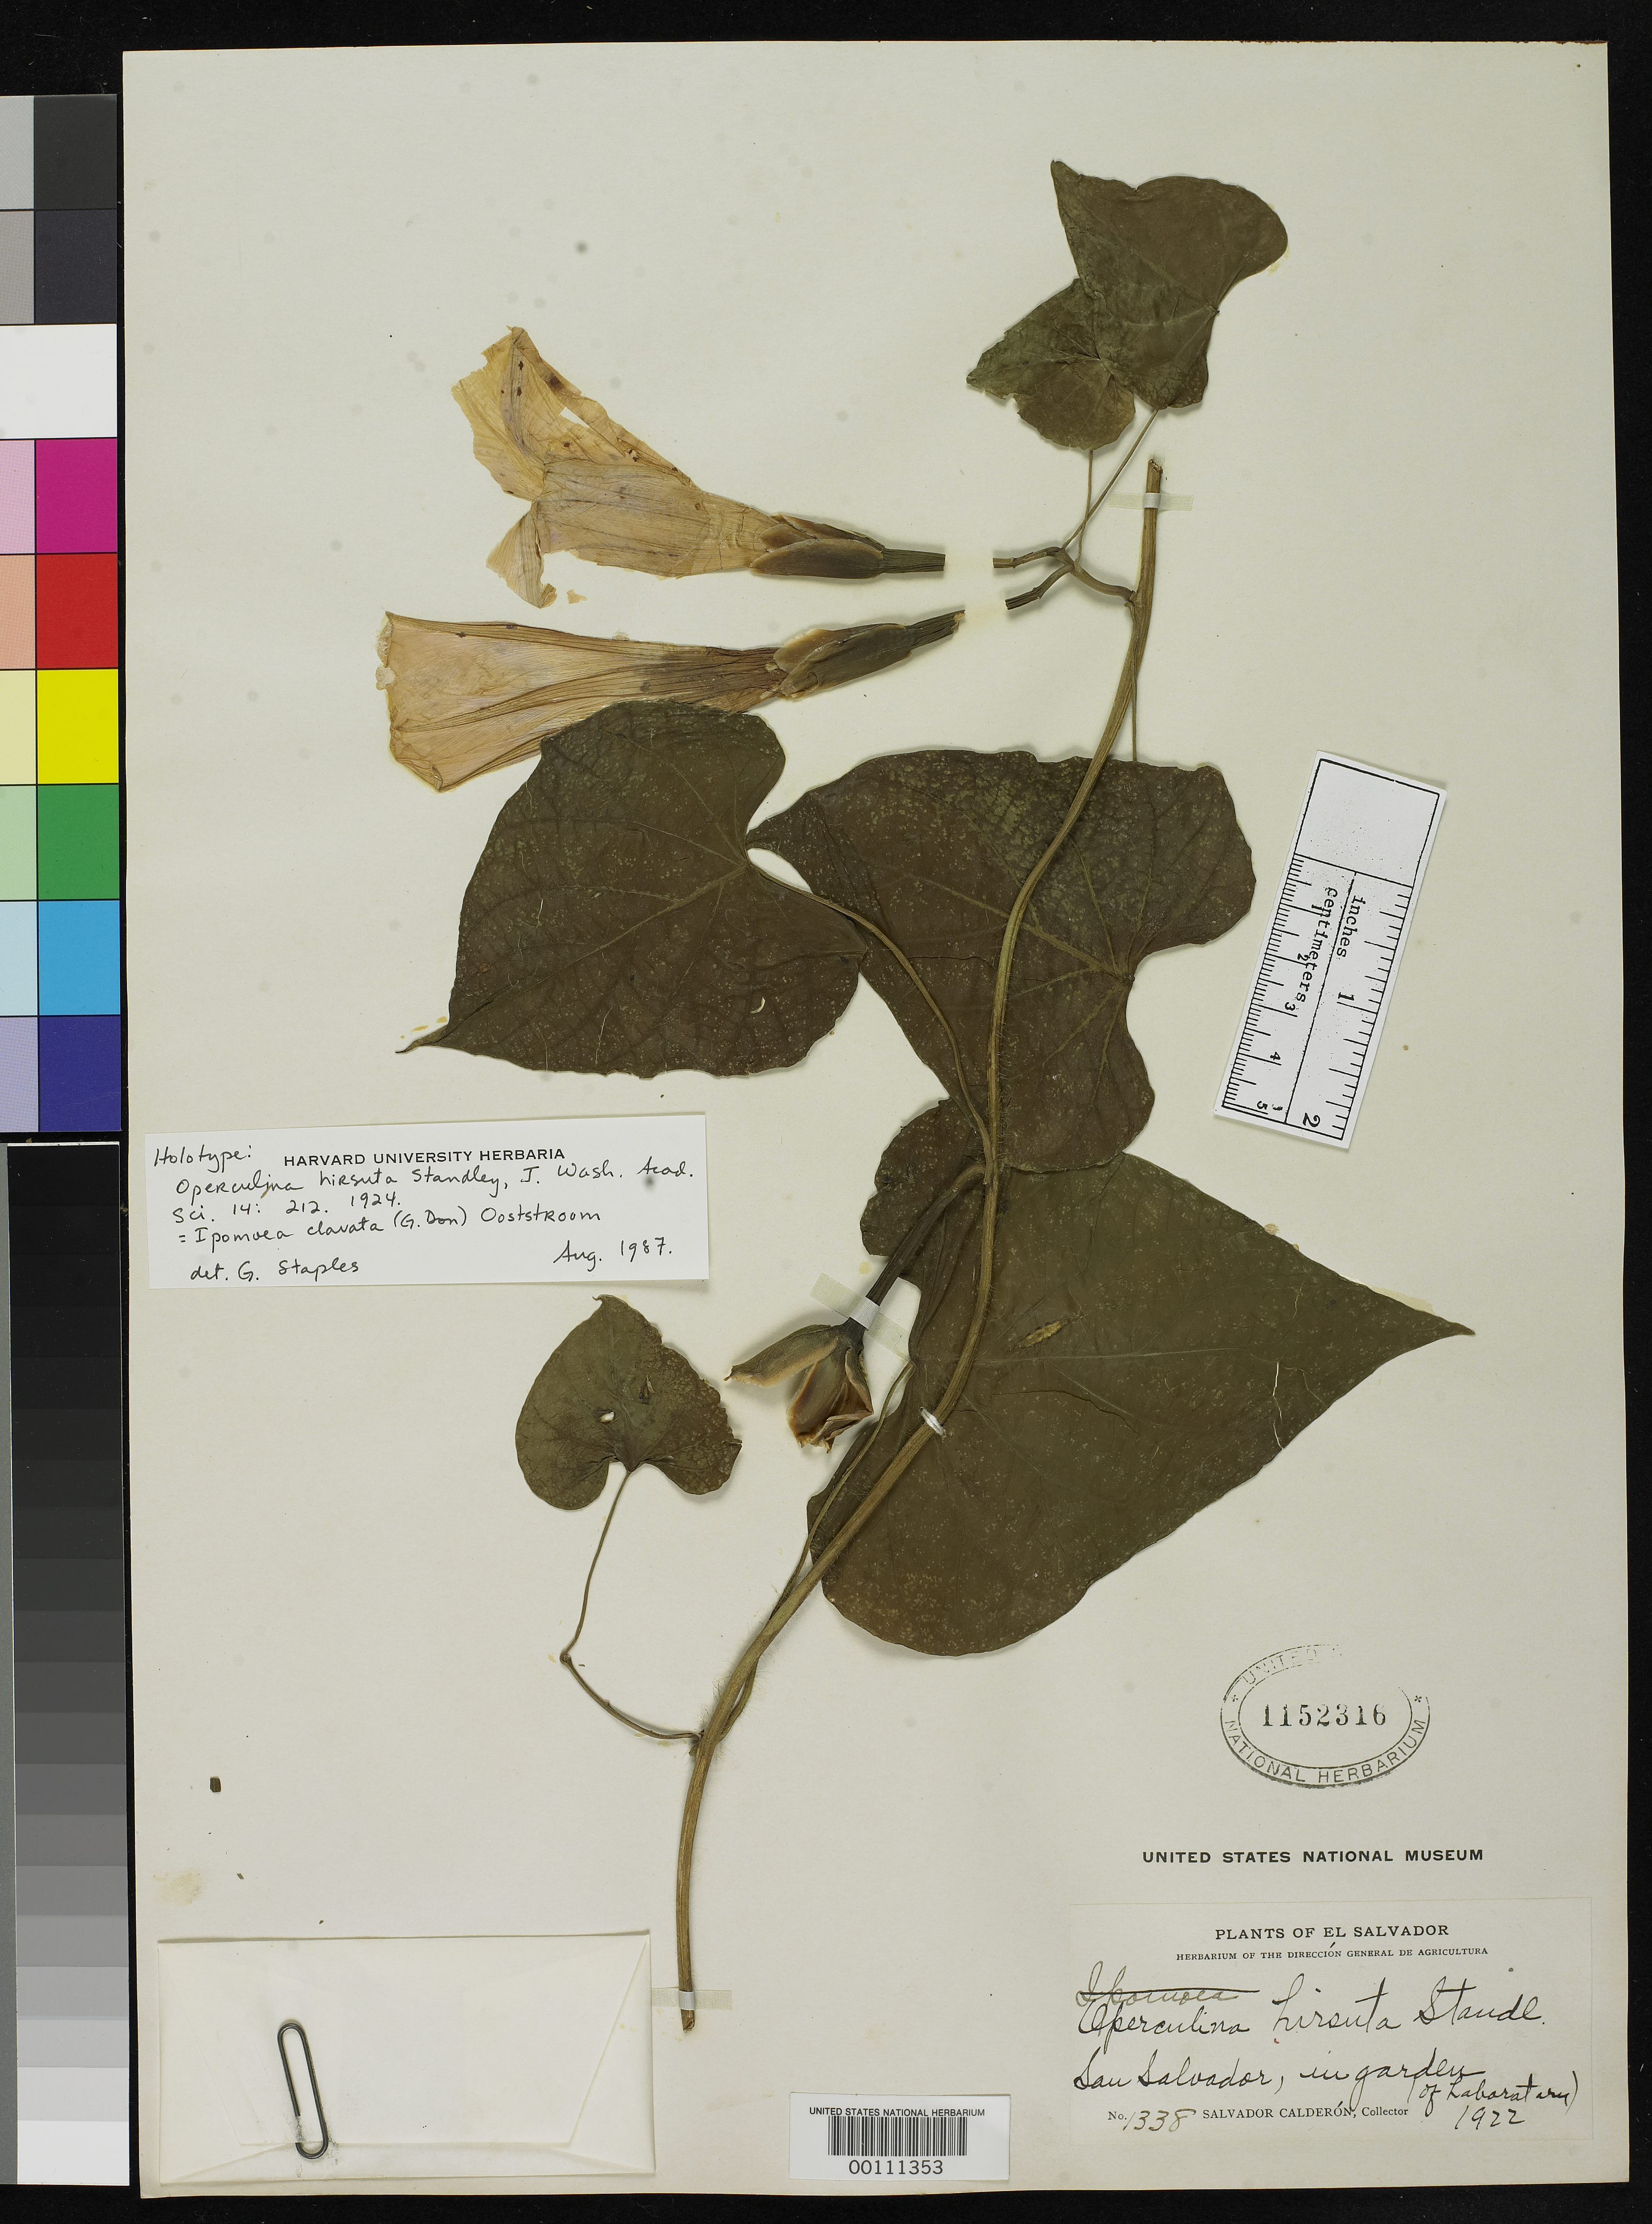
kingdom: Plantae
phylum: Tracheophyta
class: Magnoliopsida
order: Solanales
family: Convolvulaceae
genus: Operculina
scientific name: Operculina hirsuta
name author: Standl.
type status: Holotype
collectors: S. Calderón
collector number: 1338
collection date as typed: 1922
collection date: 1922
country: El Salvador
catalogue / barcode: US 1152316